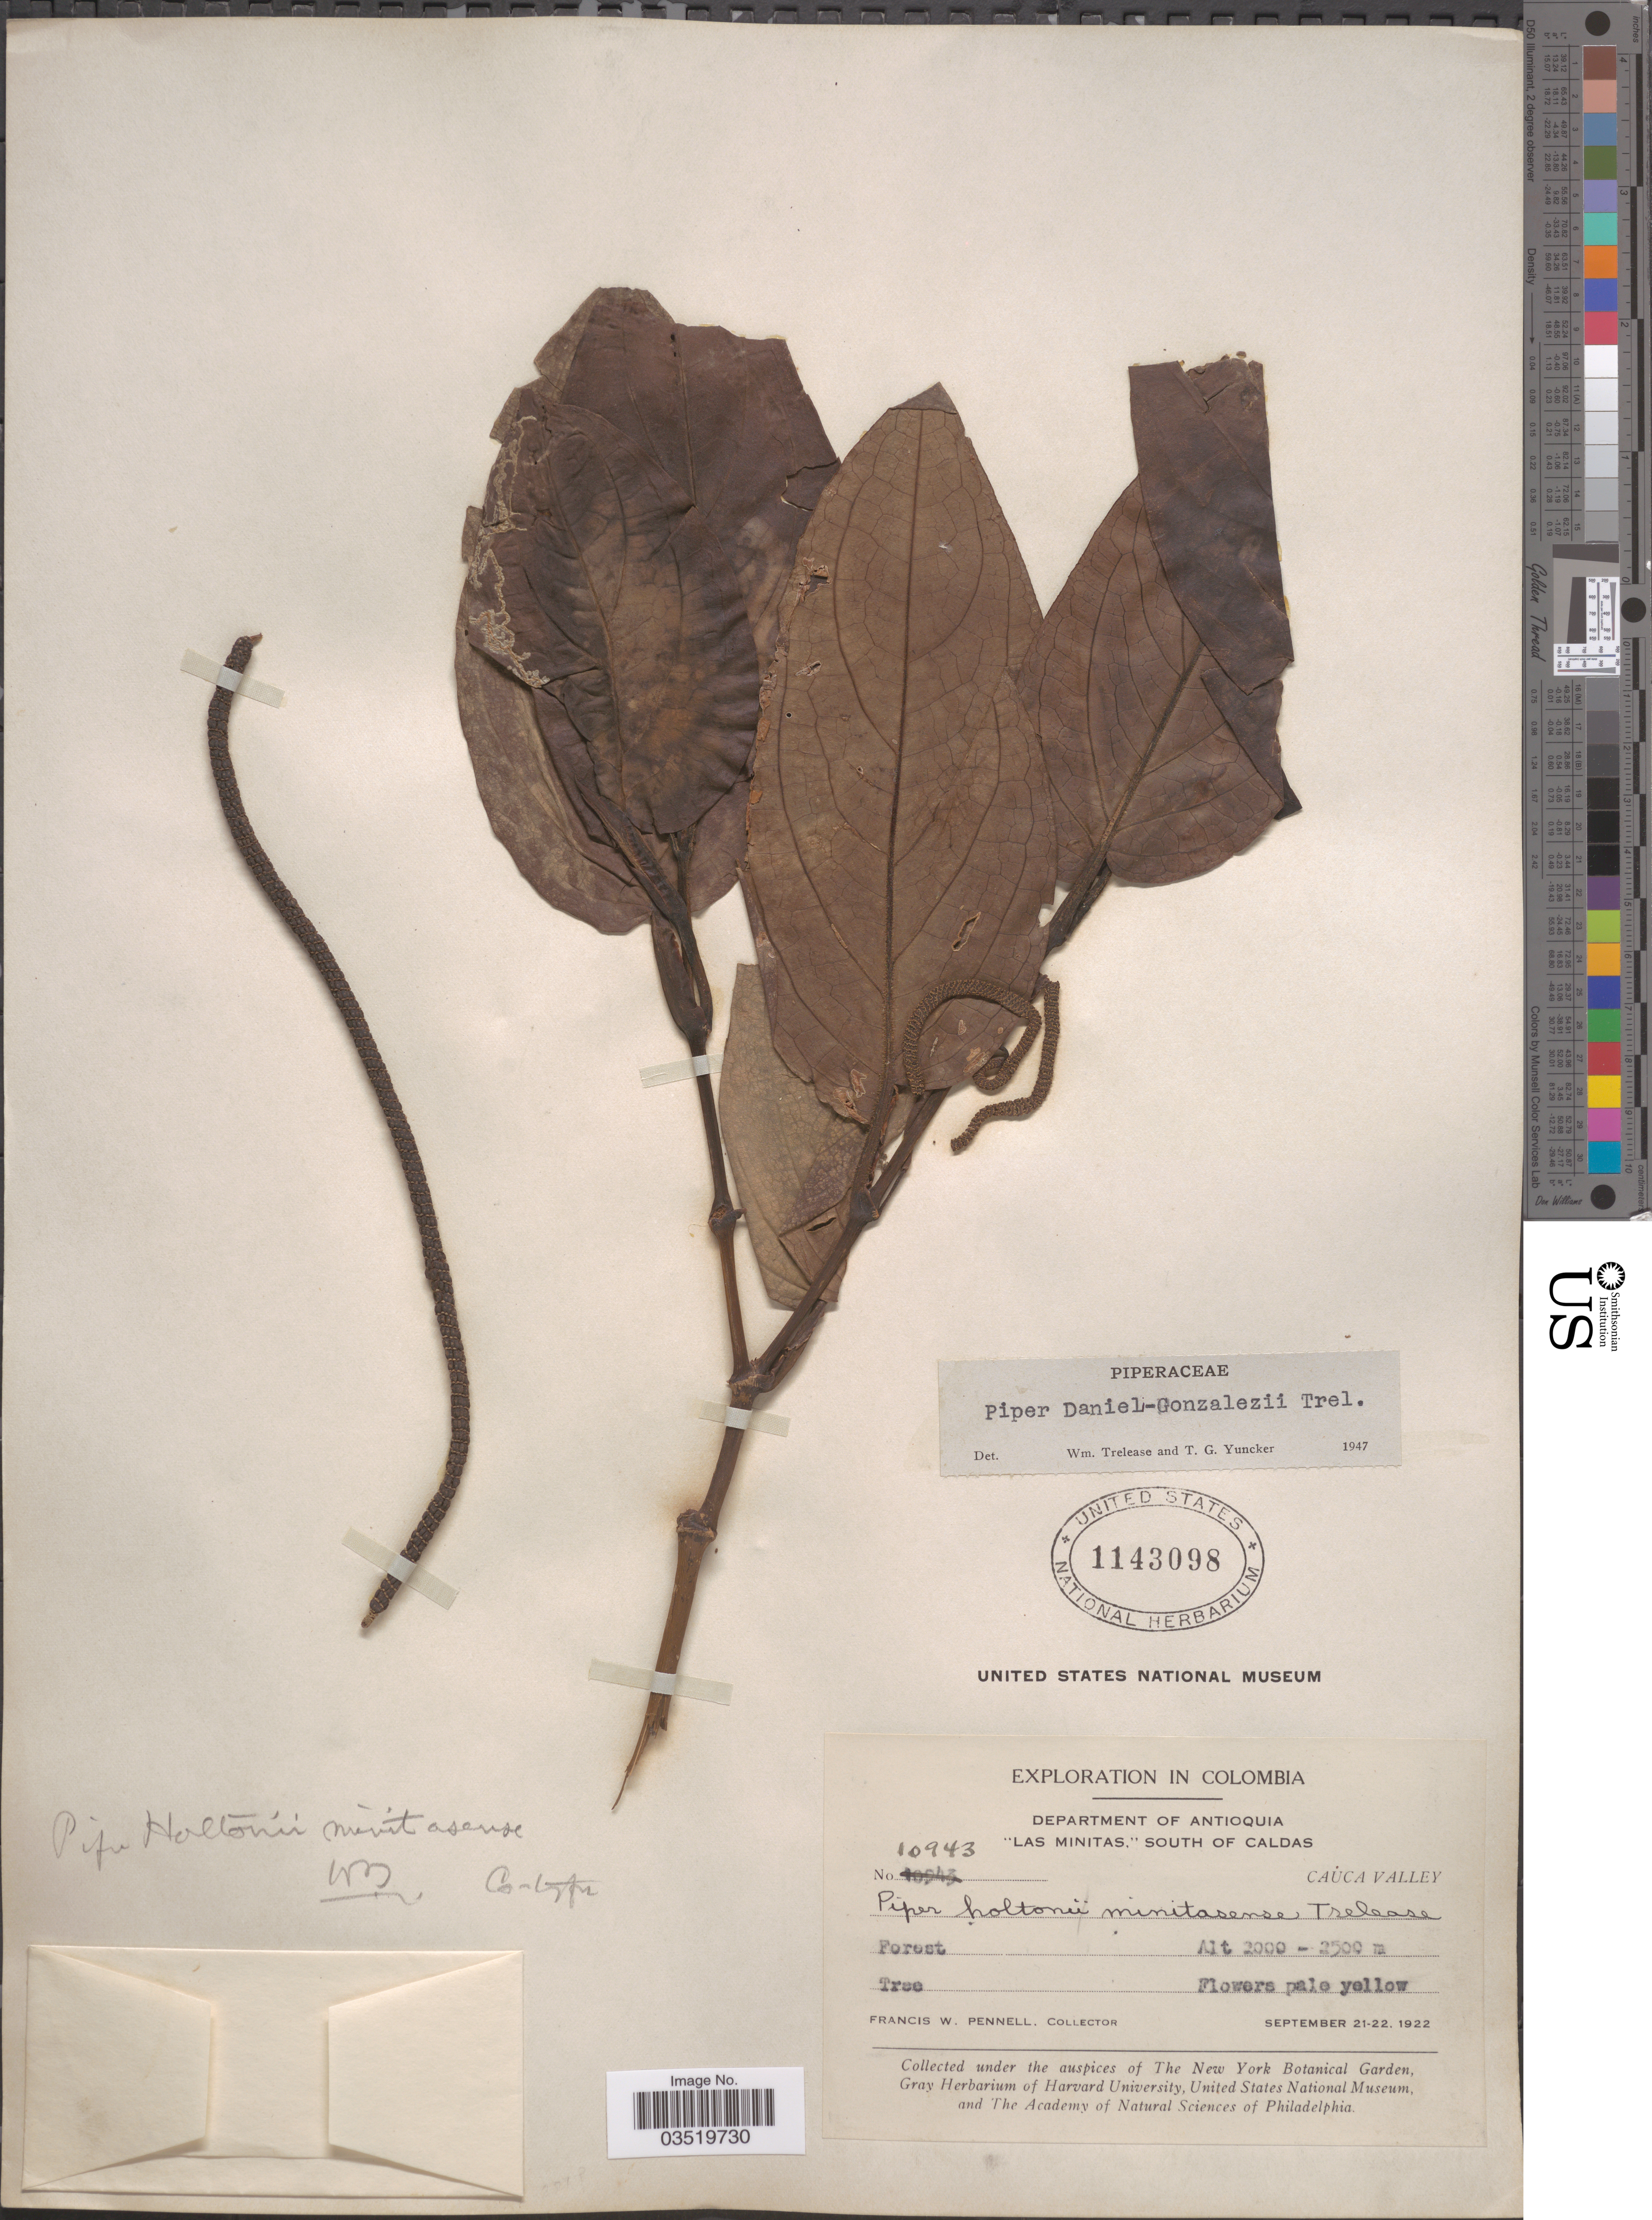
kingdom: Plantae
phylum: Tracheophyta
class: Magnoliopsida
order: Piperales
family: Piperaceae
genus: Piper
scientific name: Piper daniel-gonzalezii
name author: Trel.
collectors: F. W. Pennell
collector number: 10943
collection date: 1922-09-21/1922-09-22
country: Colombia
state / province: Antioquia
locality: Department of Antioquia. "Las Minitas," south of Caldas. Cauca Valley.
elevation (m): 2000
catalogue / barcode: US 1143098